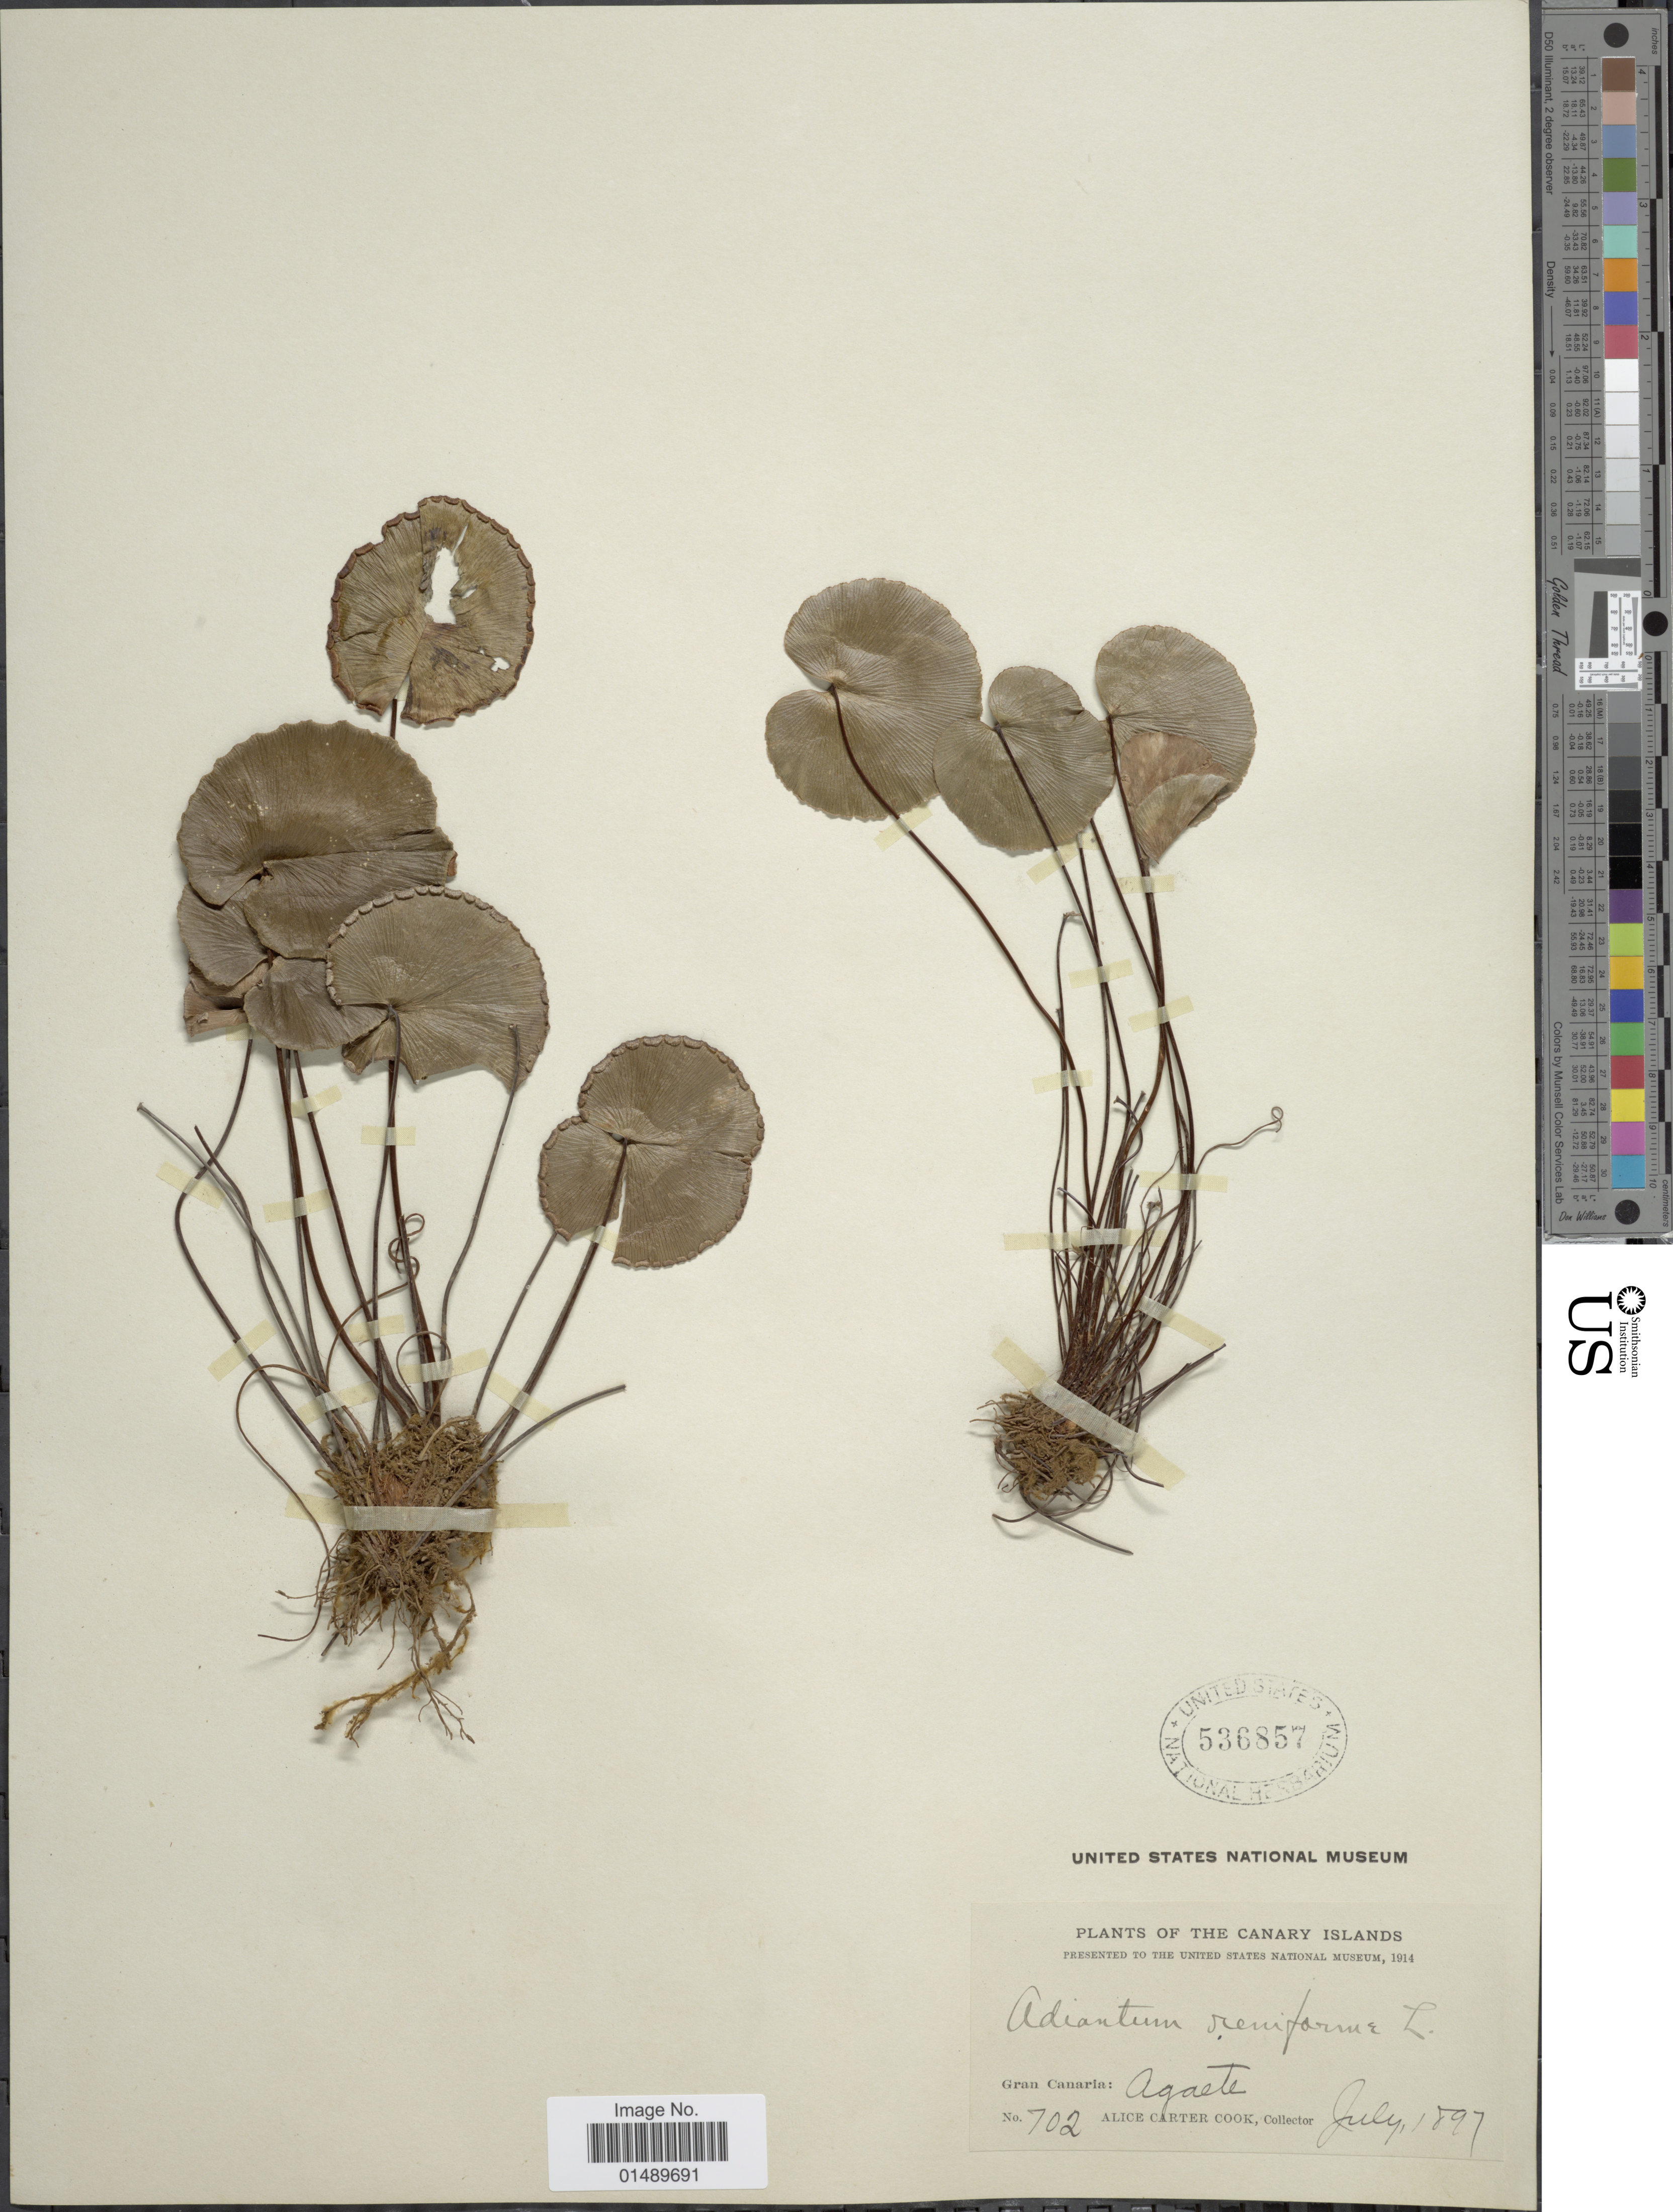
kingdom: Plantae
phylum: Tracheophyta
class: Polypodiopsida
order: Polypodiales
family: Pteridaceae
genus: Adiantum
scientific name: Adiantum reniforme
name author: L.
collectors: Alice C. Cook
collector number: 702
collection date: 1897-07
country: Spain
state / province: Canarias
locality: Canary Islands, Gran Canaria: Agaete.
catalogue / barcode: US 536857